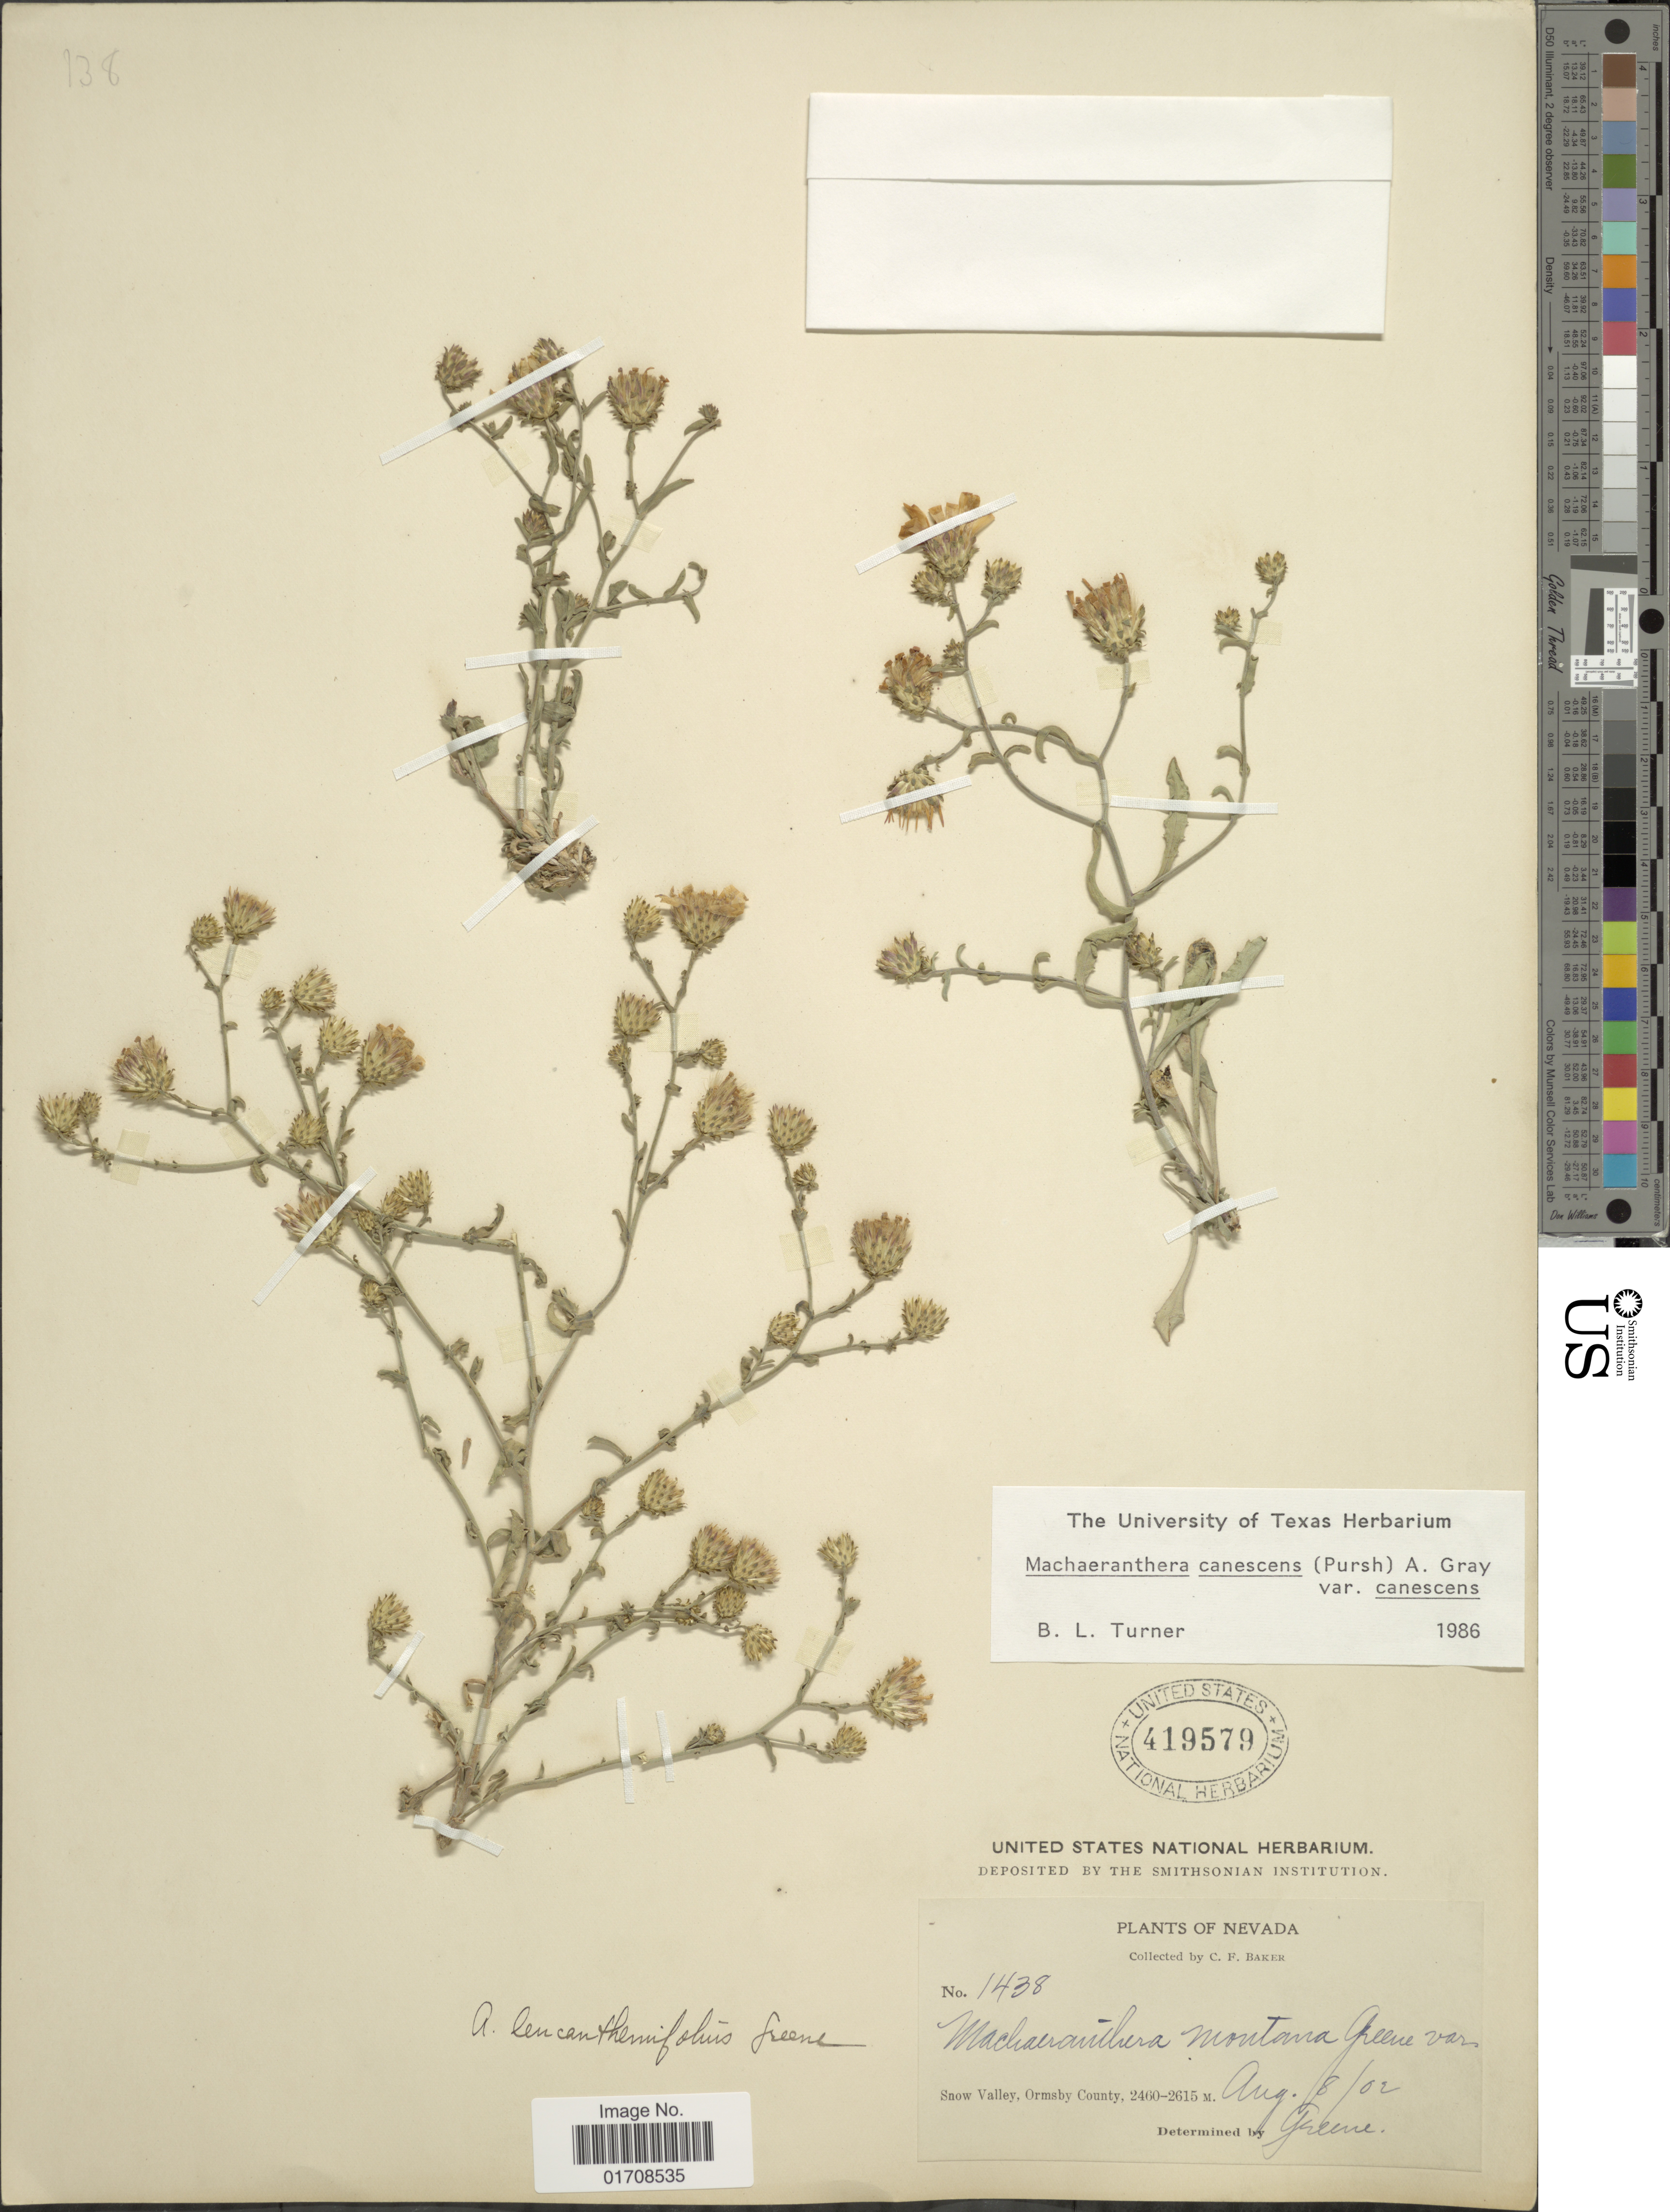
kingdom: Plantae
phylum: Tracheophyta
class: Magnoliopsida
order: Asterales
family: Asteraceae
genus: Machaeranthera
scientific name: Machaeranthera canescens var. canescens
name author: (Pursh) A. Gray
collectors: C. F. Baker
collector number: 1438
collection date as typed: Transcribed d/m/y: 8/8/2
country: United States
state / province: Nevada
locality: Snow Valley, Ormsby County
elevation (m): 2460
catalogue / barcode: US 419579